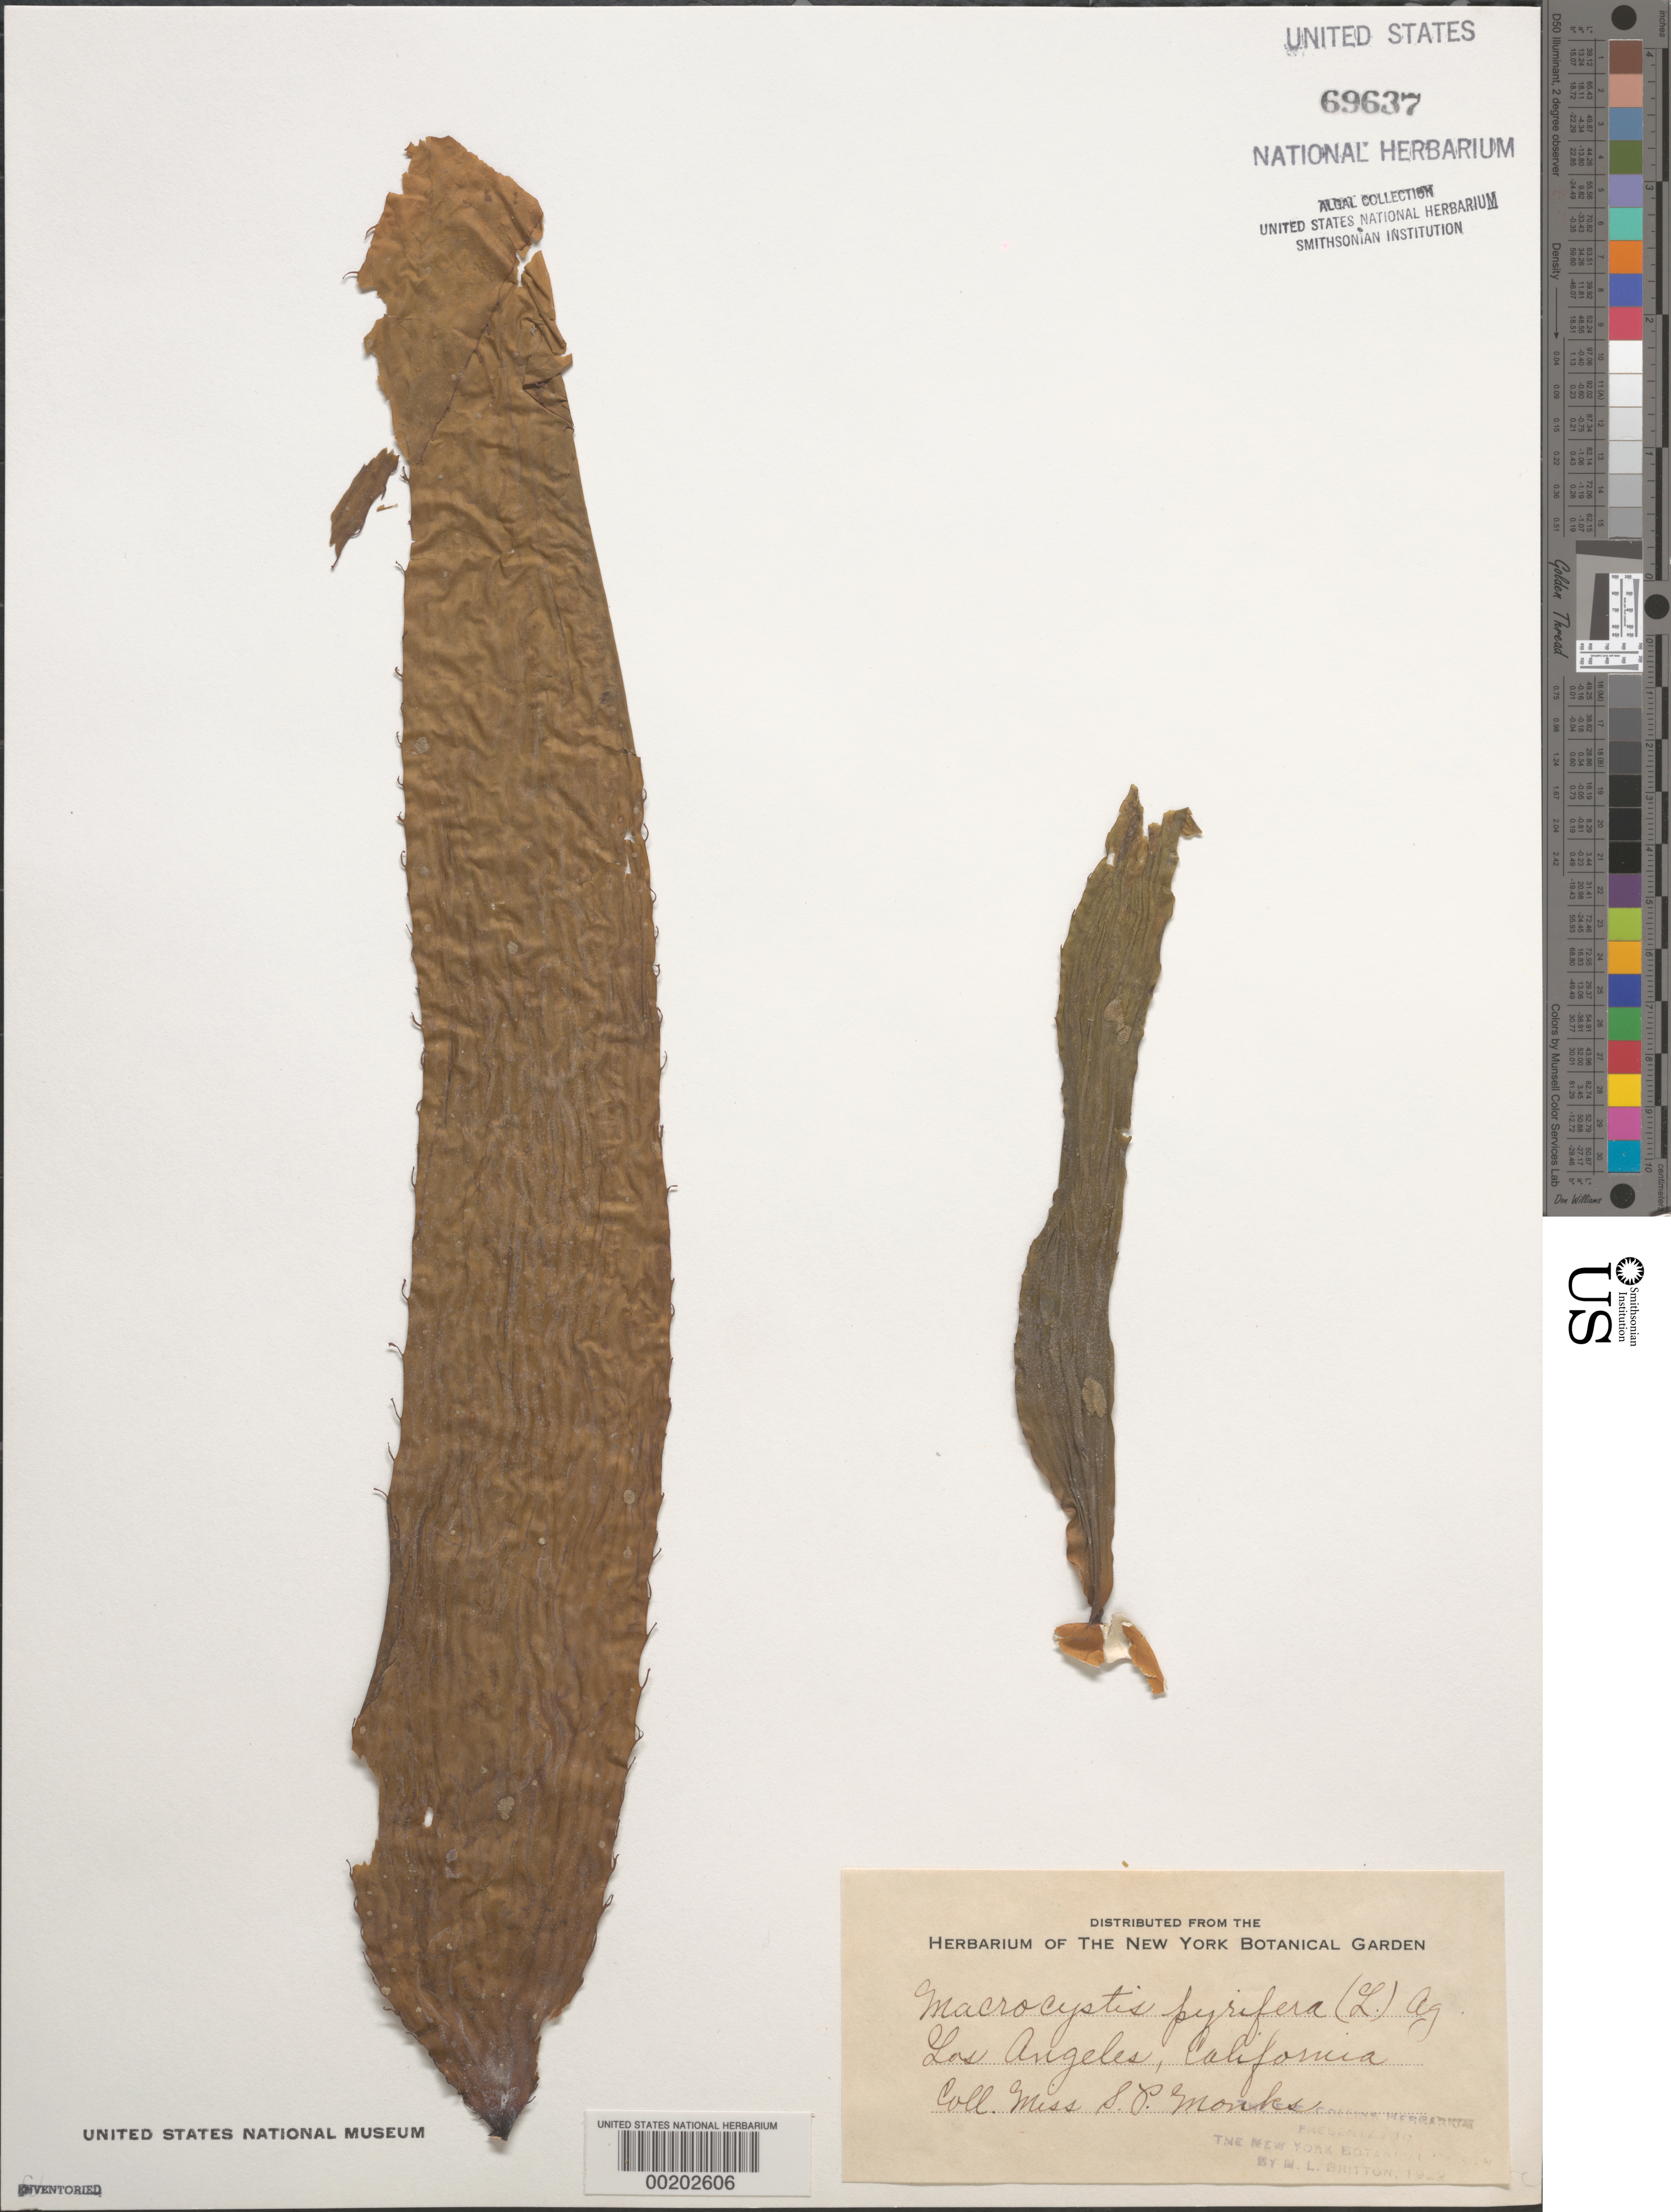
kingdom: Chromista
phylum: Ochrophyta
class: Phaeophyceae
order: Laminariales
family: Laminariaceae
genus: Macrocystis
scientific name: Macrocystis pyrifera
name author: (L.) C. Agardh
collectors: S. Monks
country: United States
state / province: California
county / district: Los Angeles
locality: Los Angeles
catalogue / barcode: US 69637